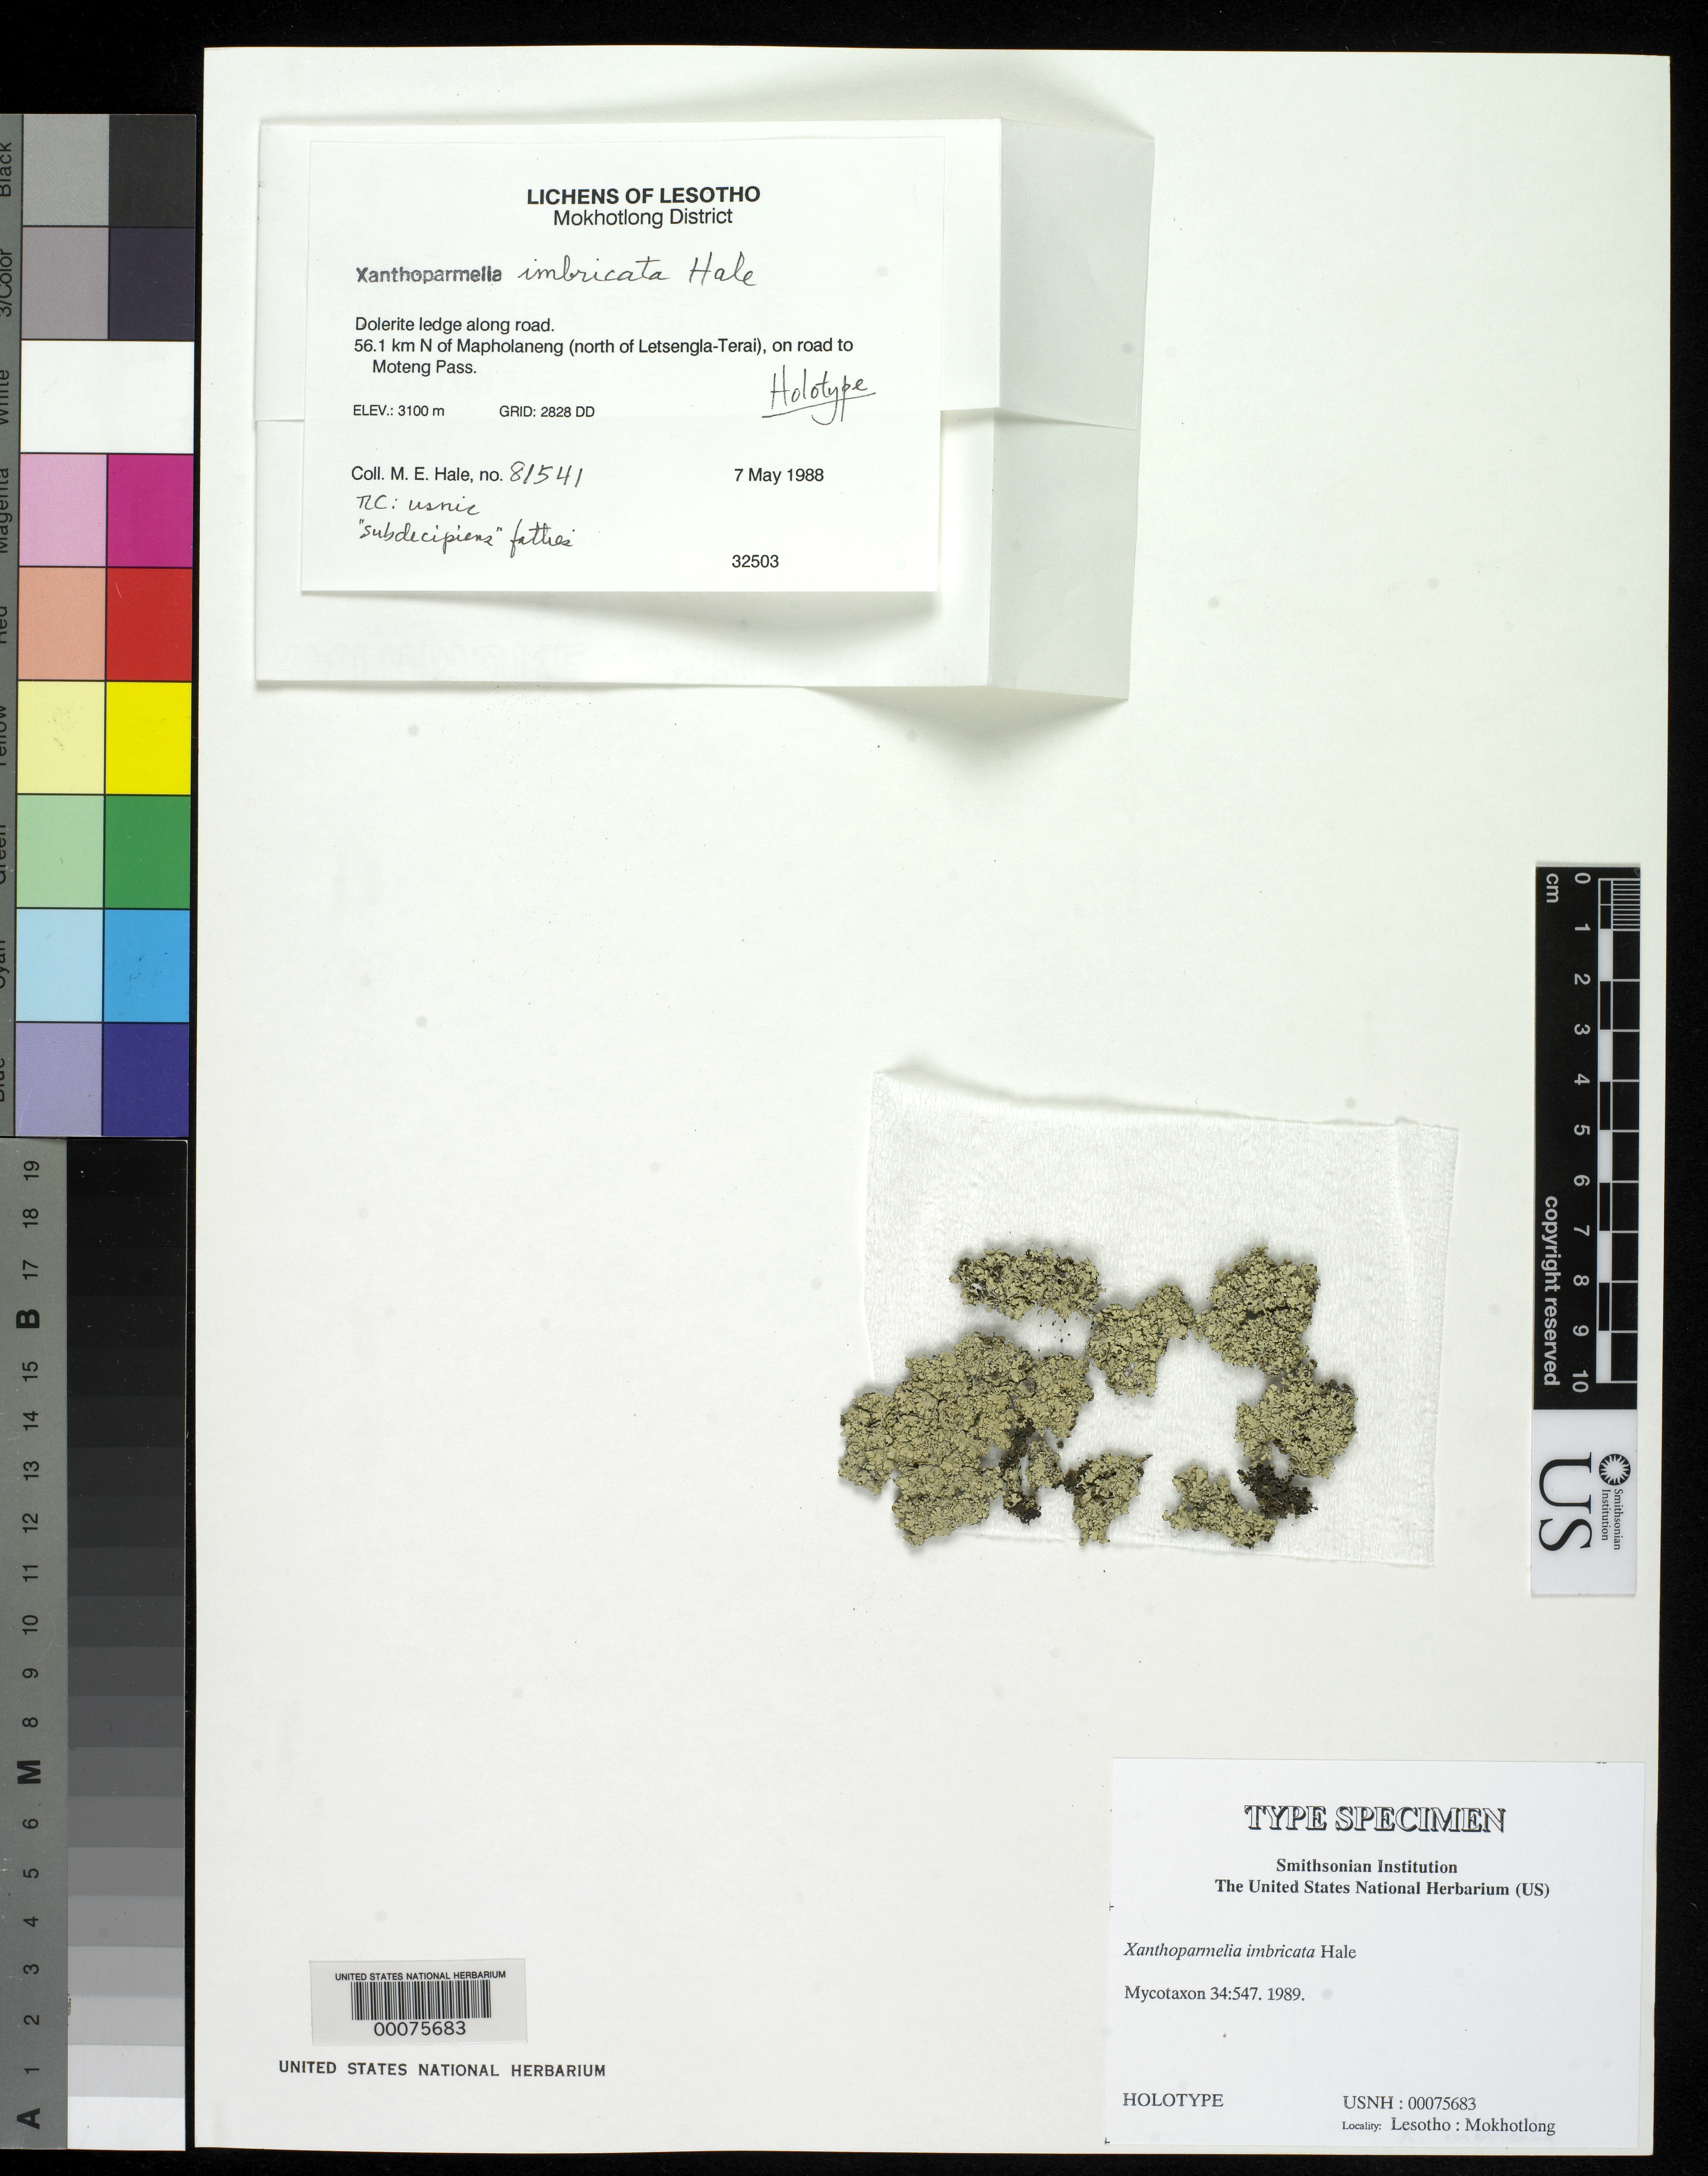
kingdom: Fungi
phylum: Ascomycota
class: Lecanoromycetes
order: Lecanorales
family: Parmeliaceae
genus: Xanthoparmelia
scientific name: Xanthoparmelia imbricata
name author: Hale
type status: Holotype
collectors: M. Hale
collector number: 81541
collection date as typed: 07 May 1988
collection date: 1988-05-07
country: Lesotho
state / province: Mokhotlong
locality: Grid 2828 DD , 56.1 km N of Mapholaneng, N of Letsengia-Terai, on road to Moteng Pass, dolerite ledge along road.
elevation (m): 3100